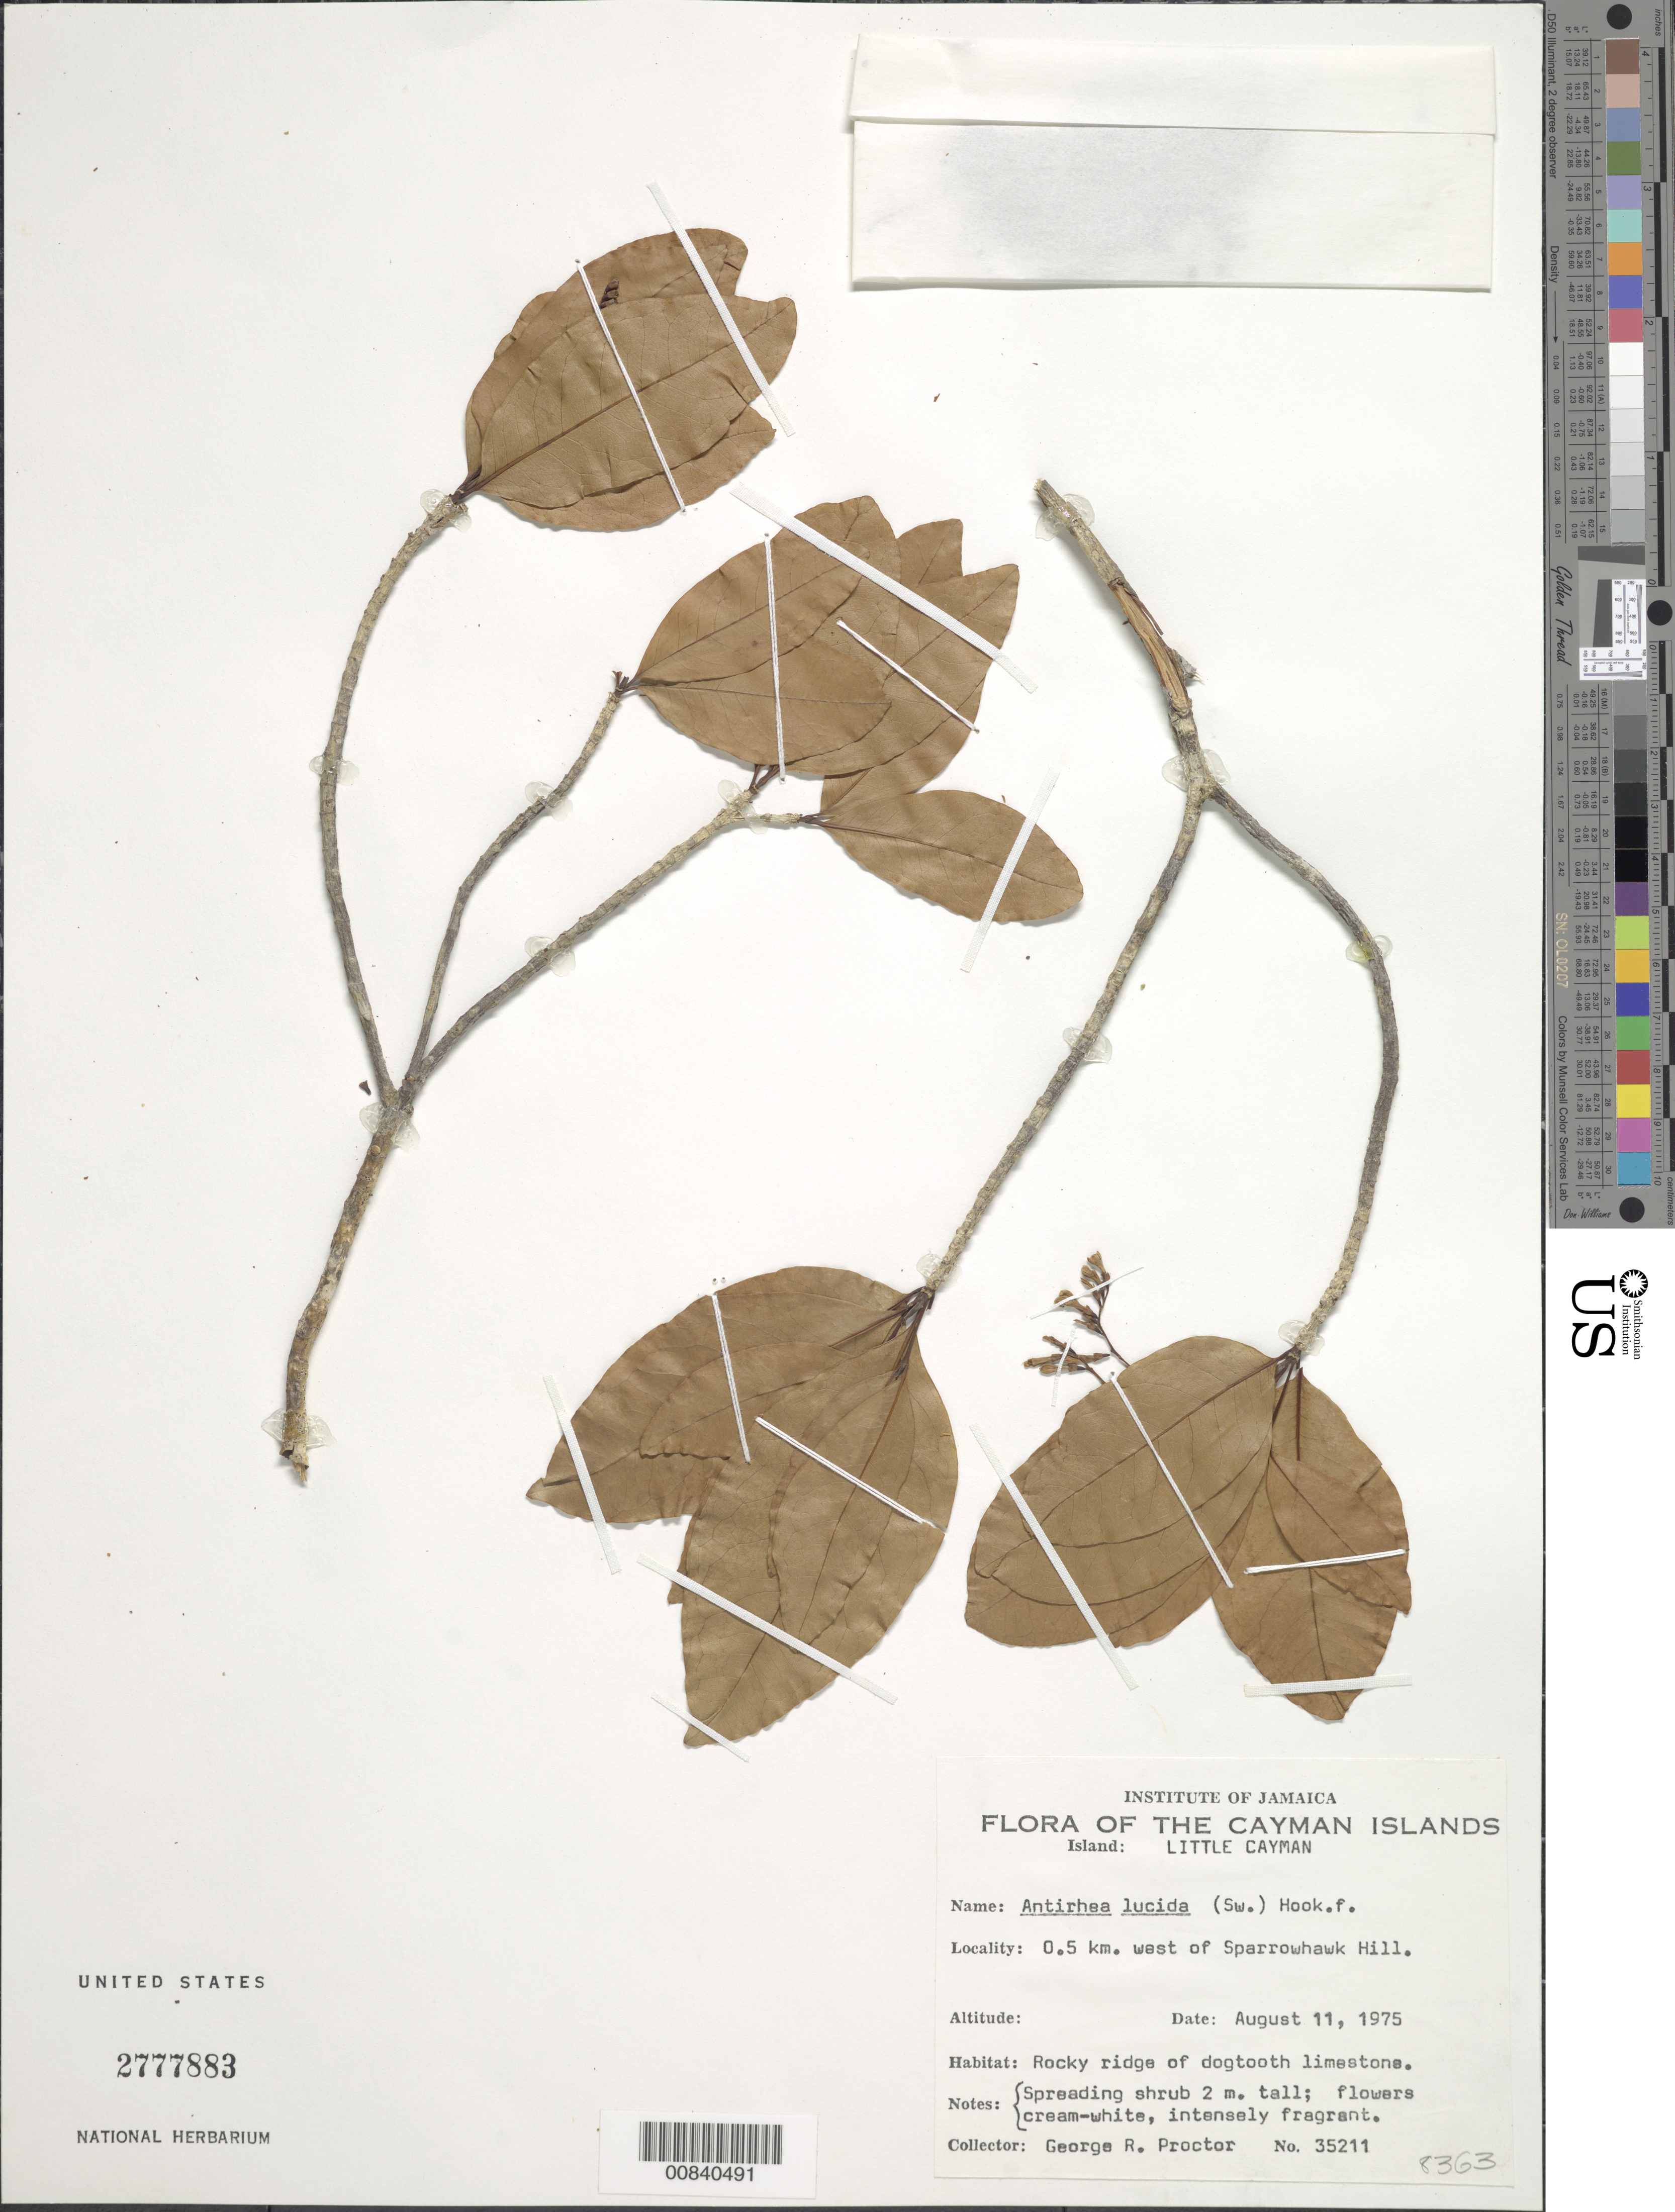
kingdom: Plantae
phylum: Tracheophyta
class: Magnoliopsida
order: Gentianales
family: Rubiaceae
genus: Stenostomum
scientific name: Stenostomum lucidum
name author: (Sw.) C.F. Gaertn.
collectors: G. R. Proctor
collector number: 35211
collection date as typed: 11 Aug 1975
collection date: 1975-08-11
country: Cayman Islands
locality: Little Cayman. 0.5 km west of Sparrowhawk Hill.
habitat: Rocky ridge of dogtooth limestone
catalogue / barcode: US 2777883